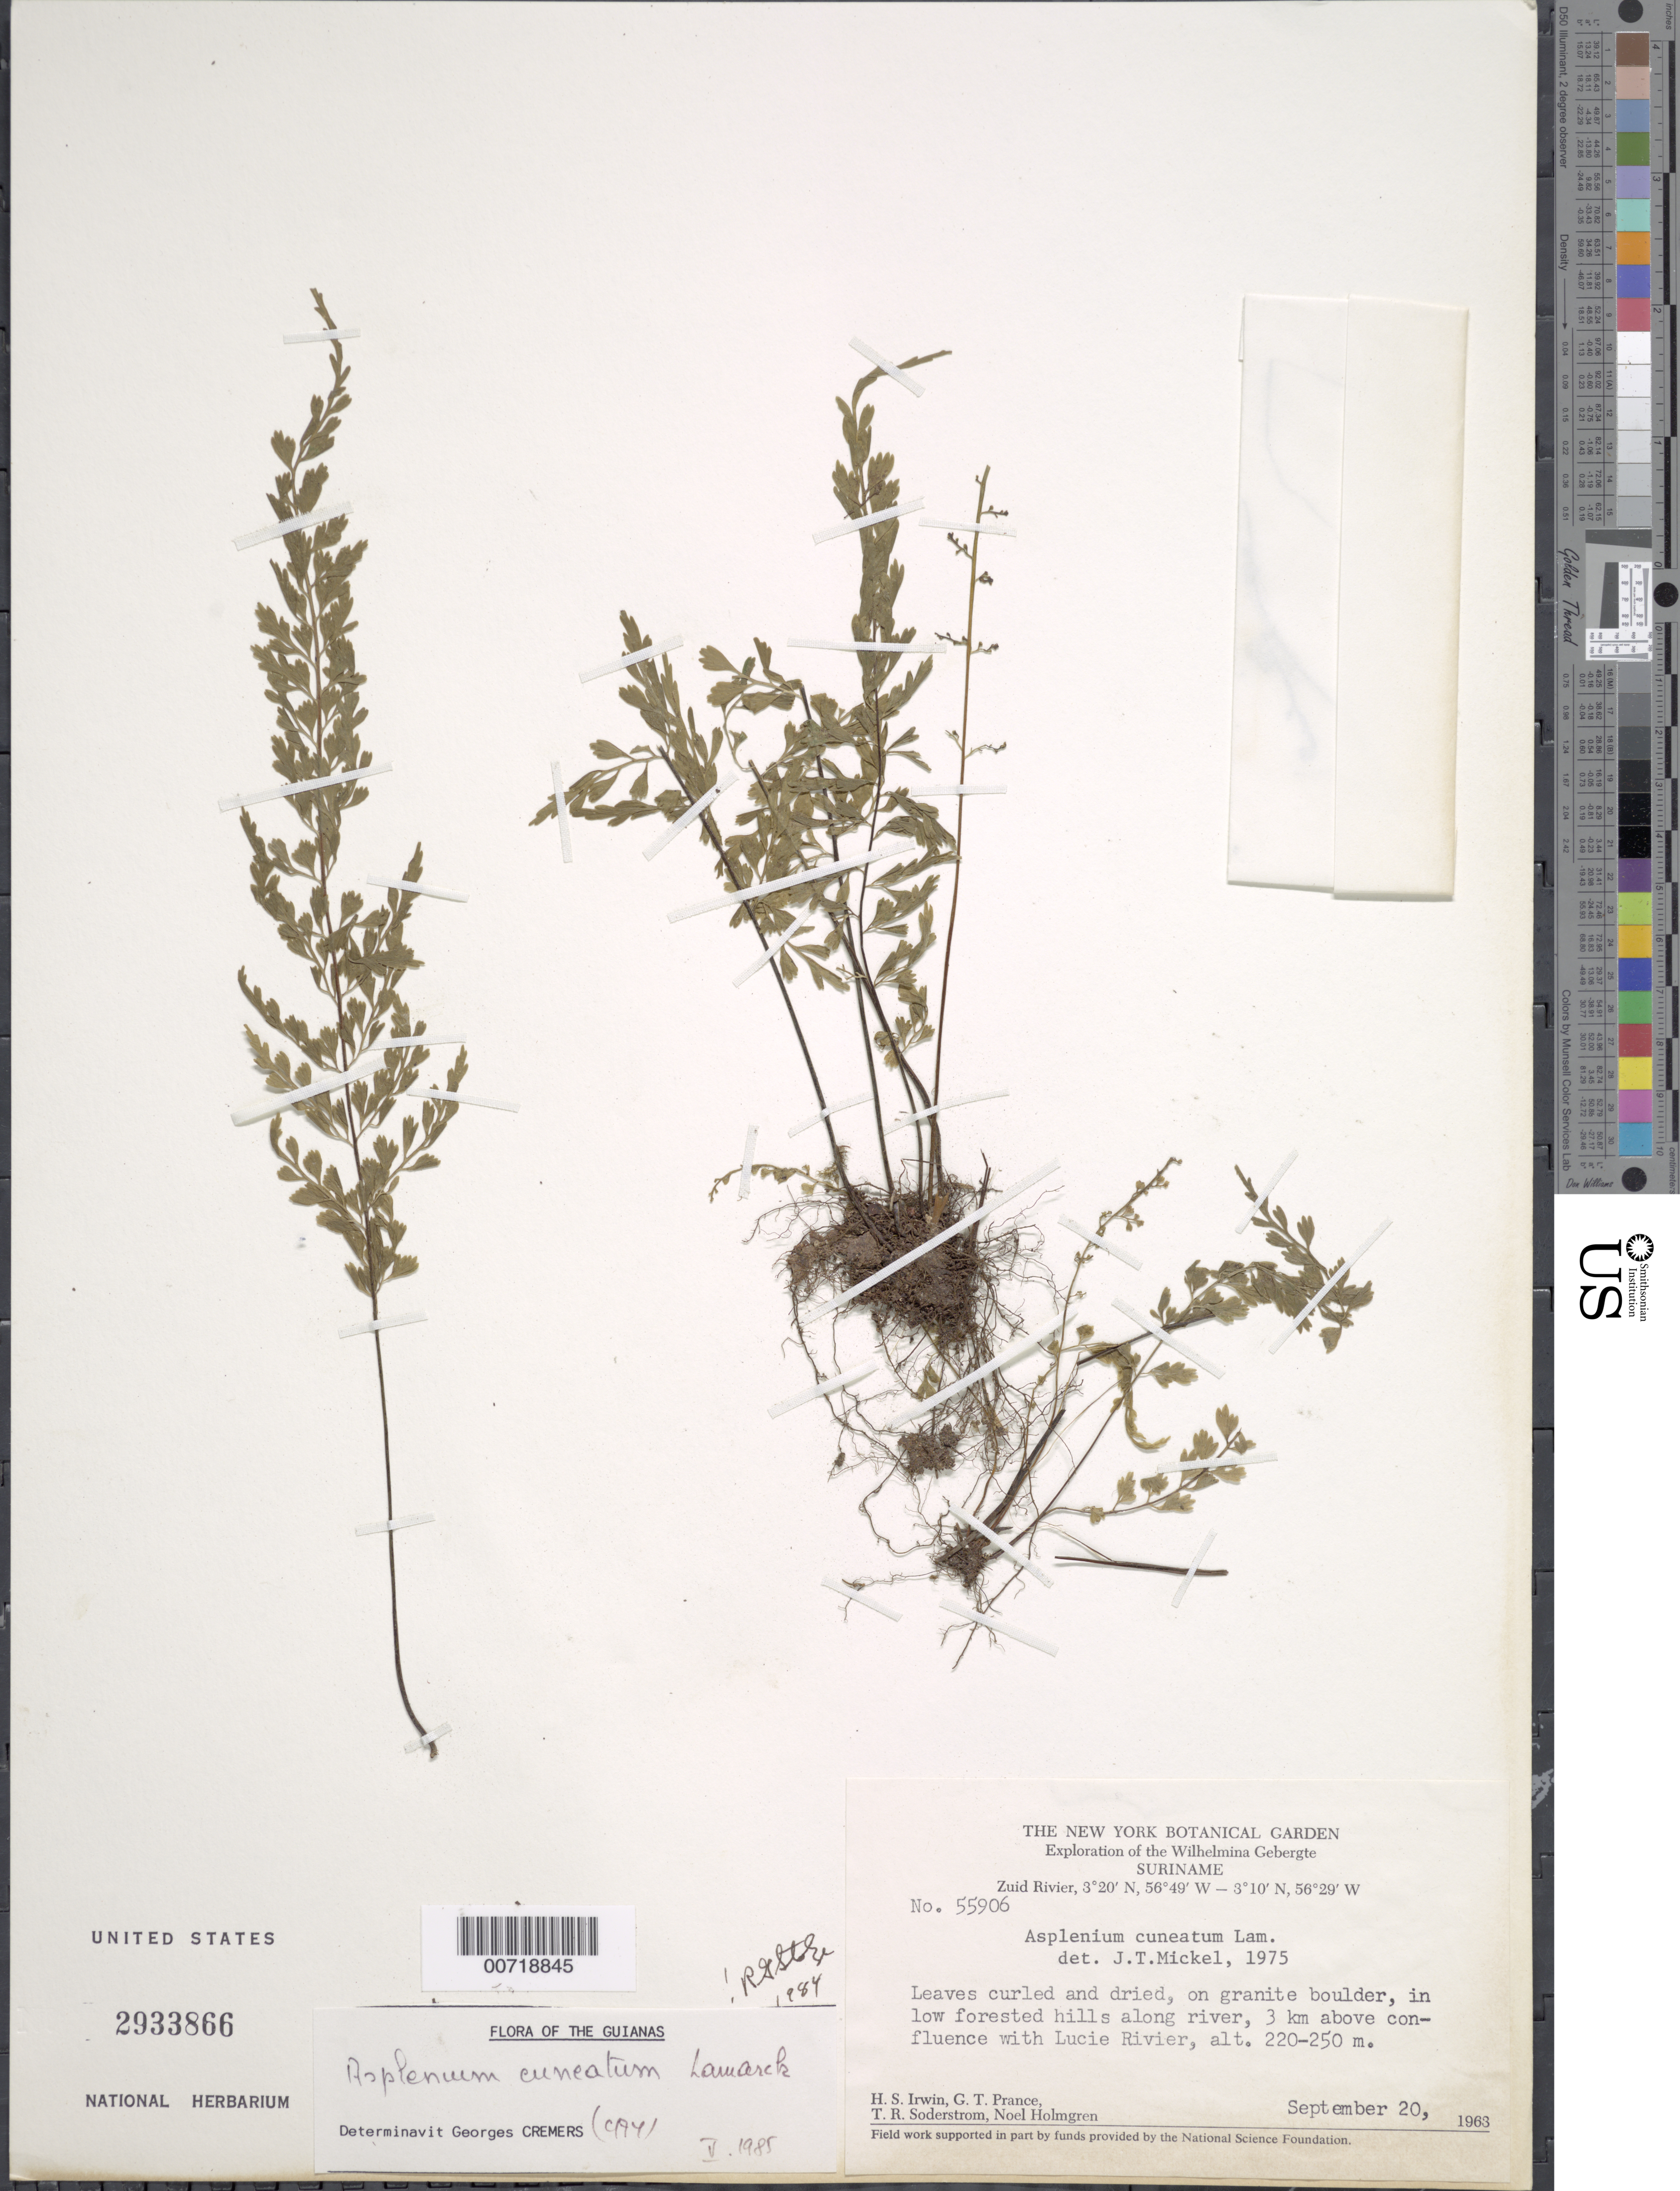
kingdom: Plantae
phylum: Tracheophyta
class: Polypodiopsida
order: Polypodiales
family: Aspleniaceae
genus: Asplenium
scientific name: Asplenium cuneatum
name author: Lam.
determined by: Cremers, Georges A.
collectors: H. Irwin, G. T. Prance, T. R. Soderstrom & N. H. Holmgren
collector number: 55906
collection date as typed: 20-Sep-63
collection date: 1963-09-20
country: Suriname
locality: Zuid River, 2 km above confluence with Lucie R., Wilhelmina Gebergte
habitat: In low forested hills along river; granite boulder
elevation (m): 220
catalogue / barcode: US 2933866